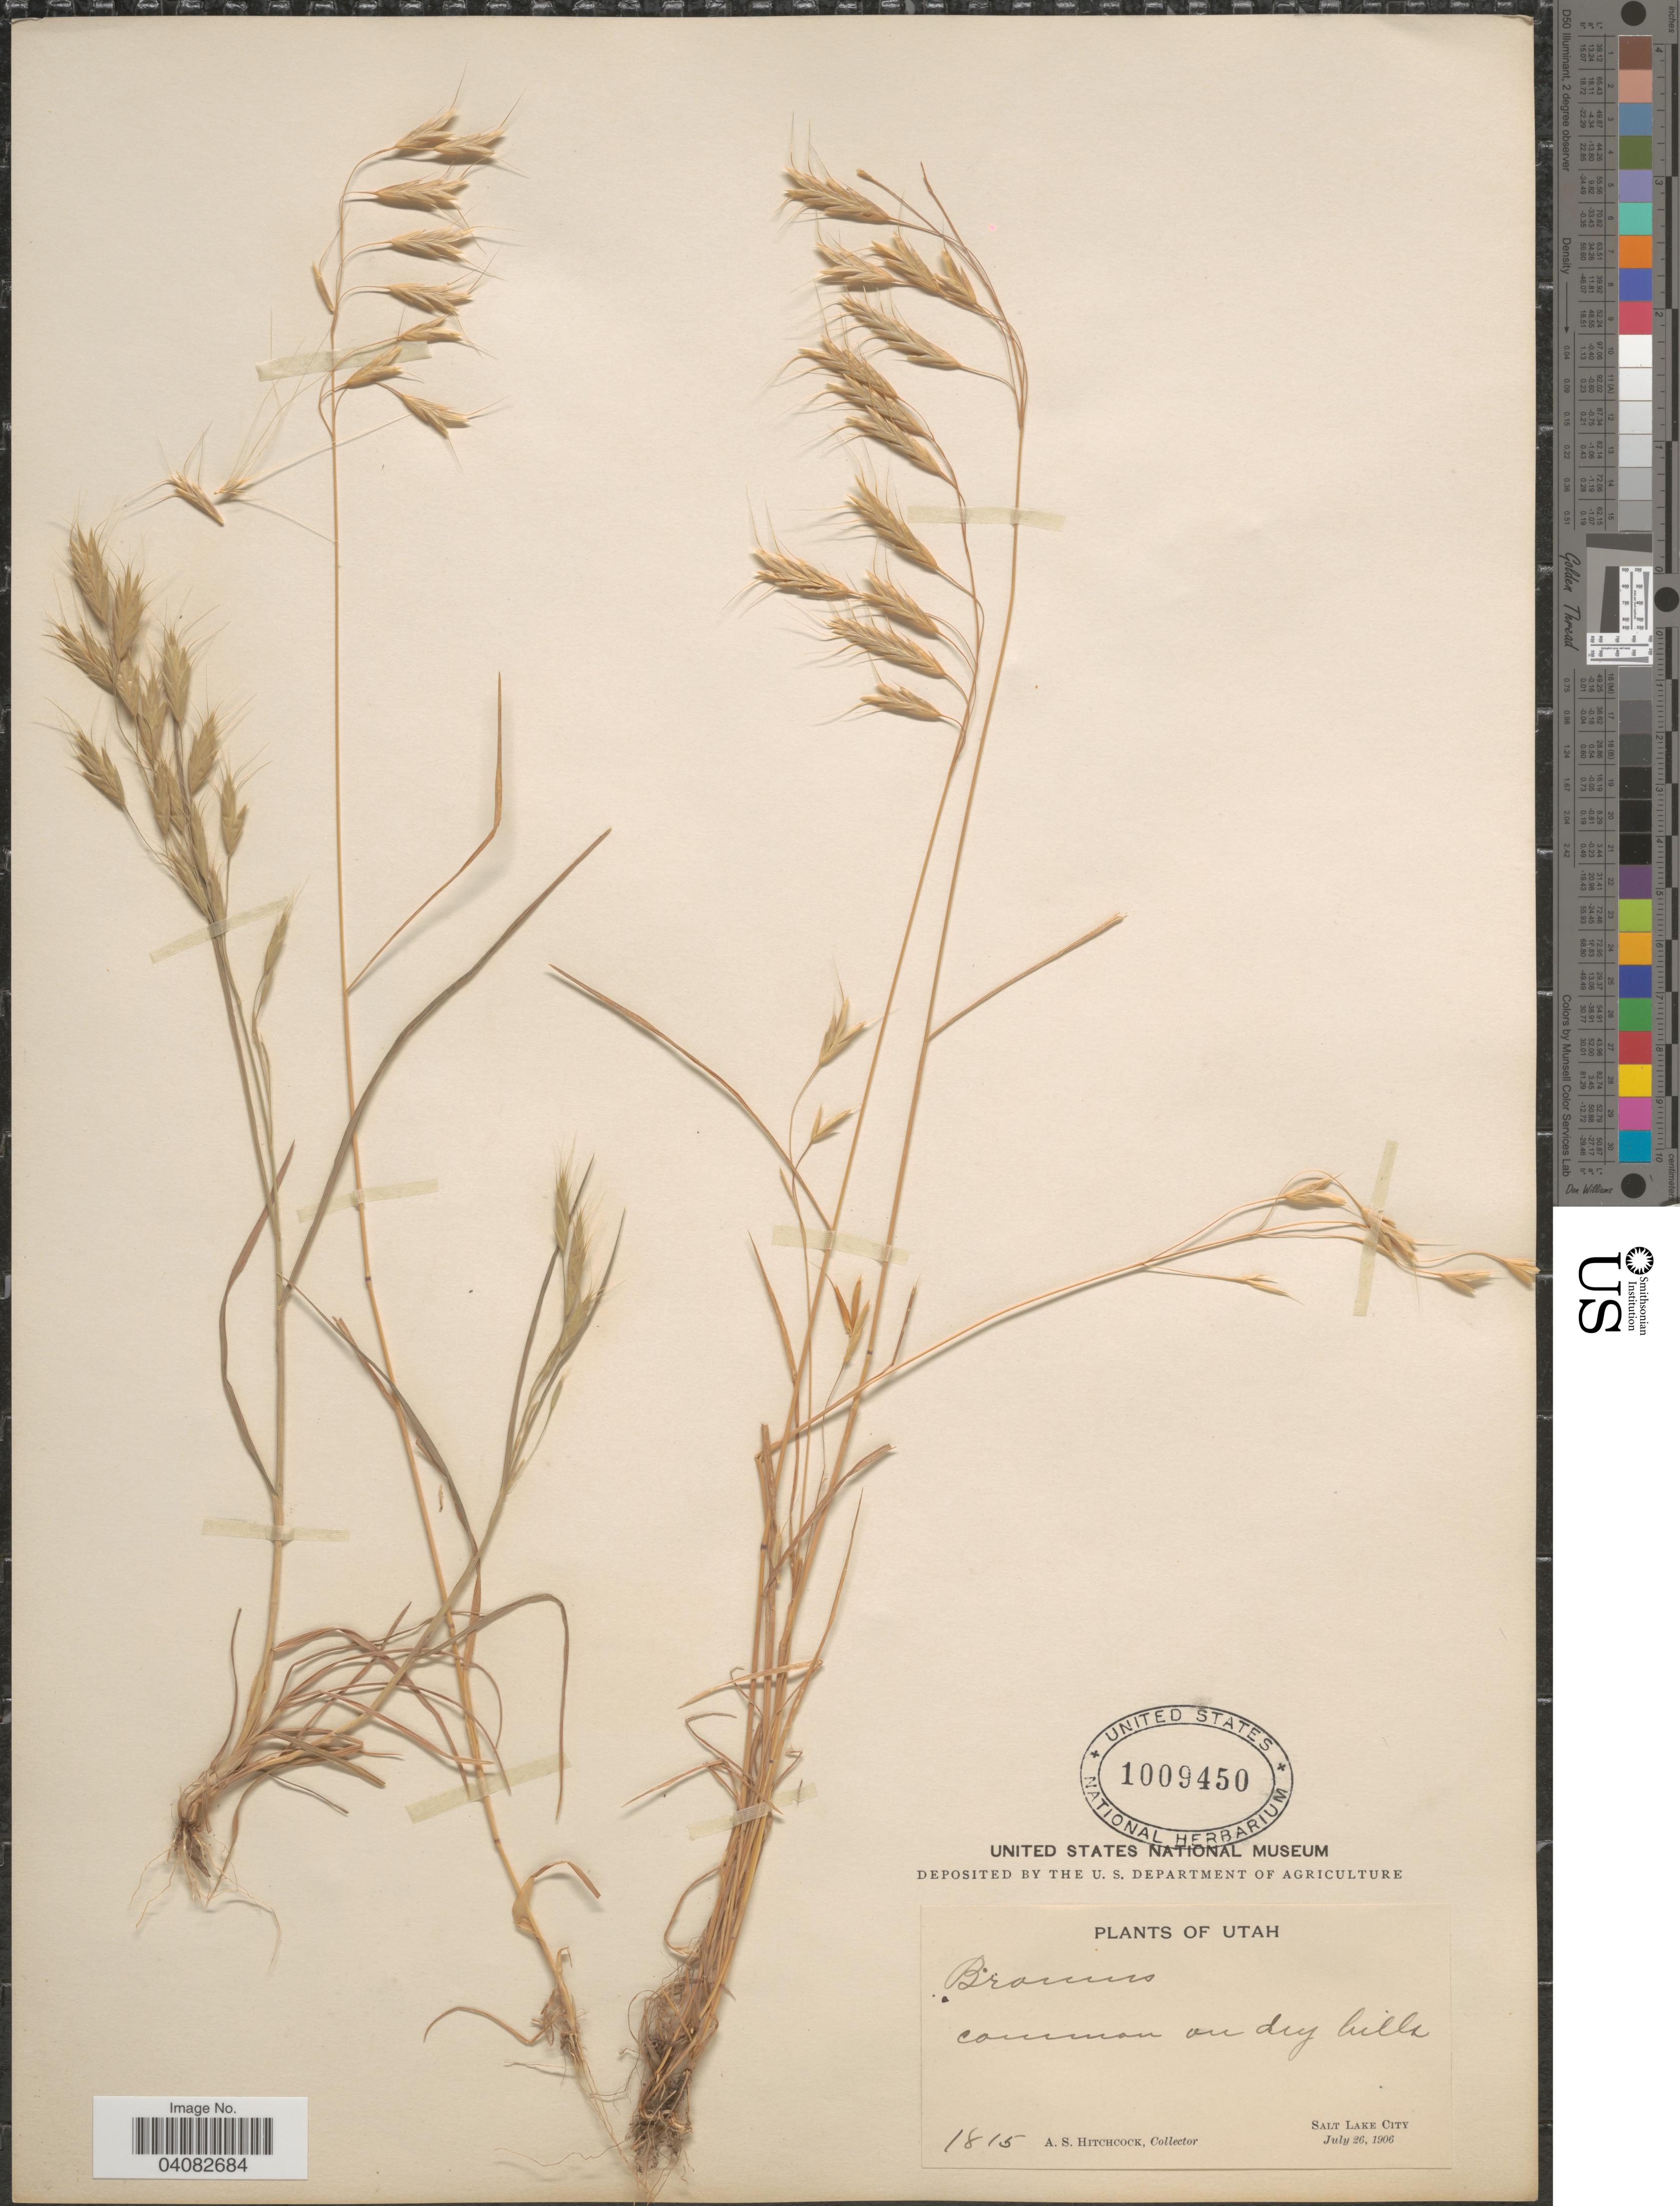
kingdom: Plantae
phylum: Tracheophyta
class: Liliopsida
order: Poales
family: Poaceae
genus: Bromus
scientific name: Bromus japonicus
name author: Houtt.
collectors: A. S. Hitchcock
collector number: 1815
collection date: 1906-07-26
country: United States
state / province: Utah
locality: Salt Lake City.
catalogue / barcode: US 1009450